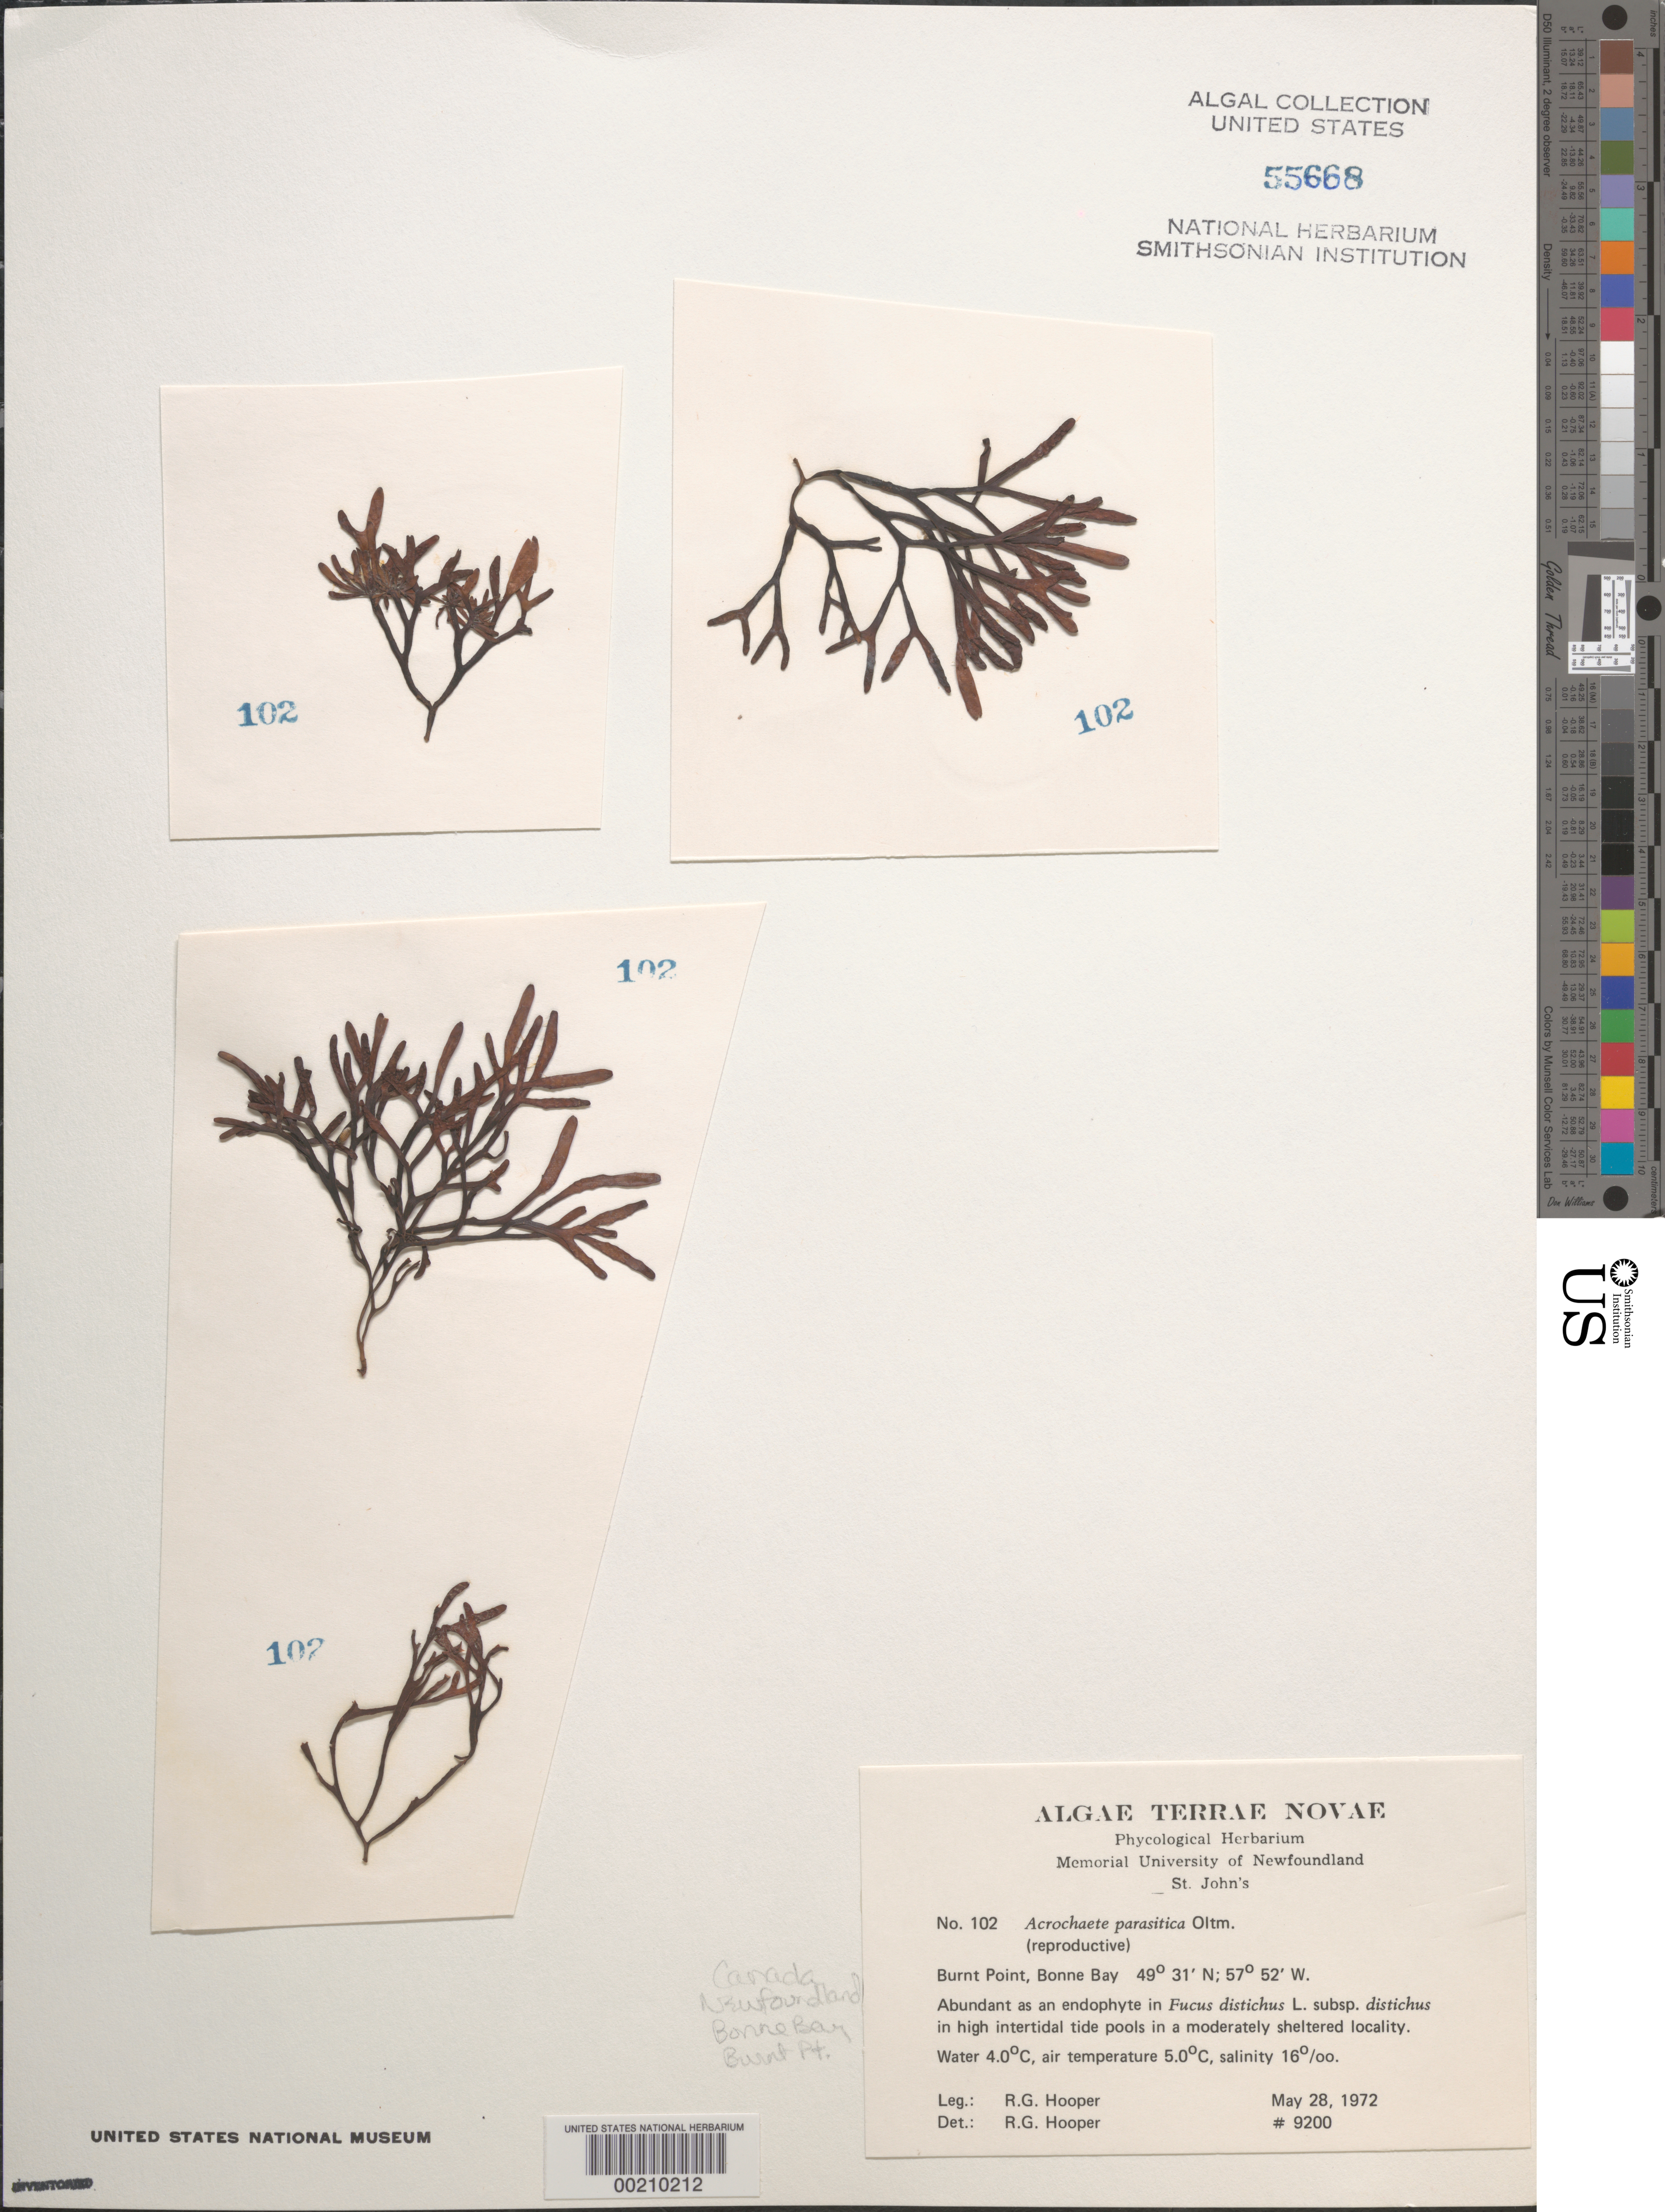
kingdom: Plantae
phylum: Chlorophyta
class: Ulvophyceae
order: Ulvales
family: Ulvellaceae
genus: Ulvella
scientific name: Ulvella parasitica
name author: (Oltmanns) R. Nielsen et al. in R. Nielsen et al.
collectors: R. G. Hooper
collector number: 9200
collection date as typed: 28 May 1972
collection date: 1972-05-28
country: Canada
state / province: Newfoundland and Labrador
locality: Burnt Point, Bonne Bay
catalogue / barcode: US 55668